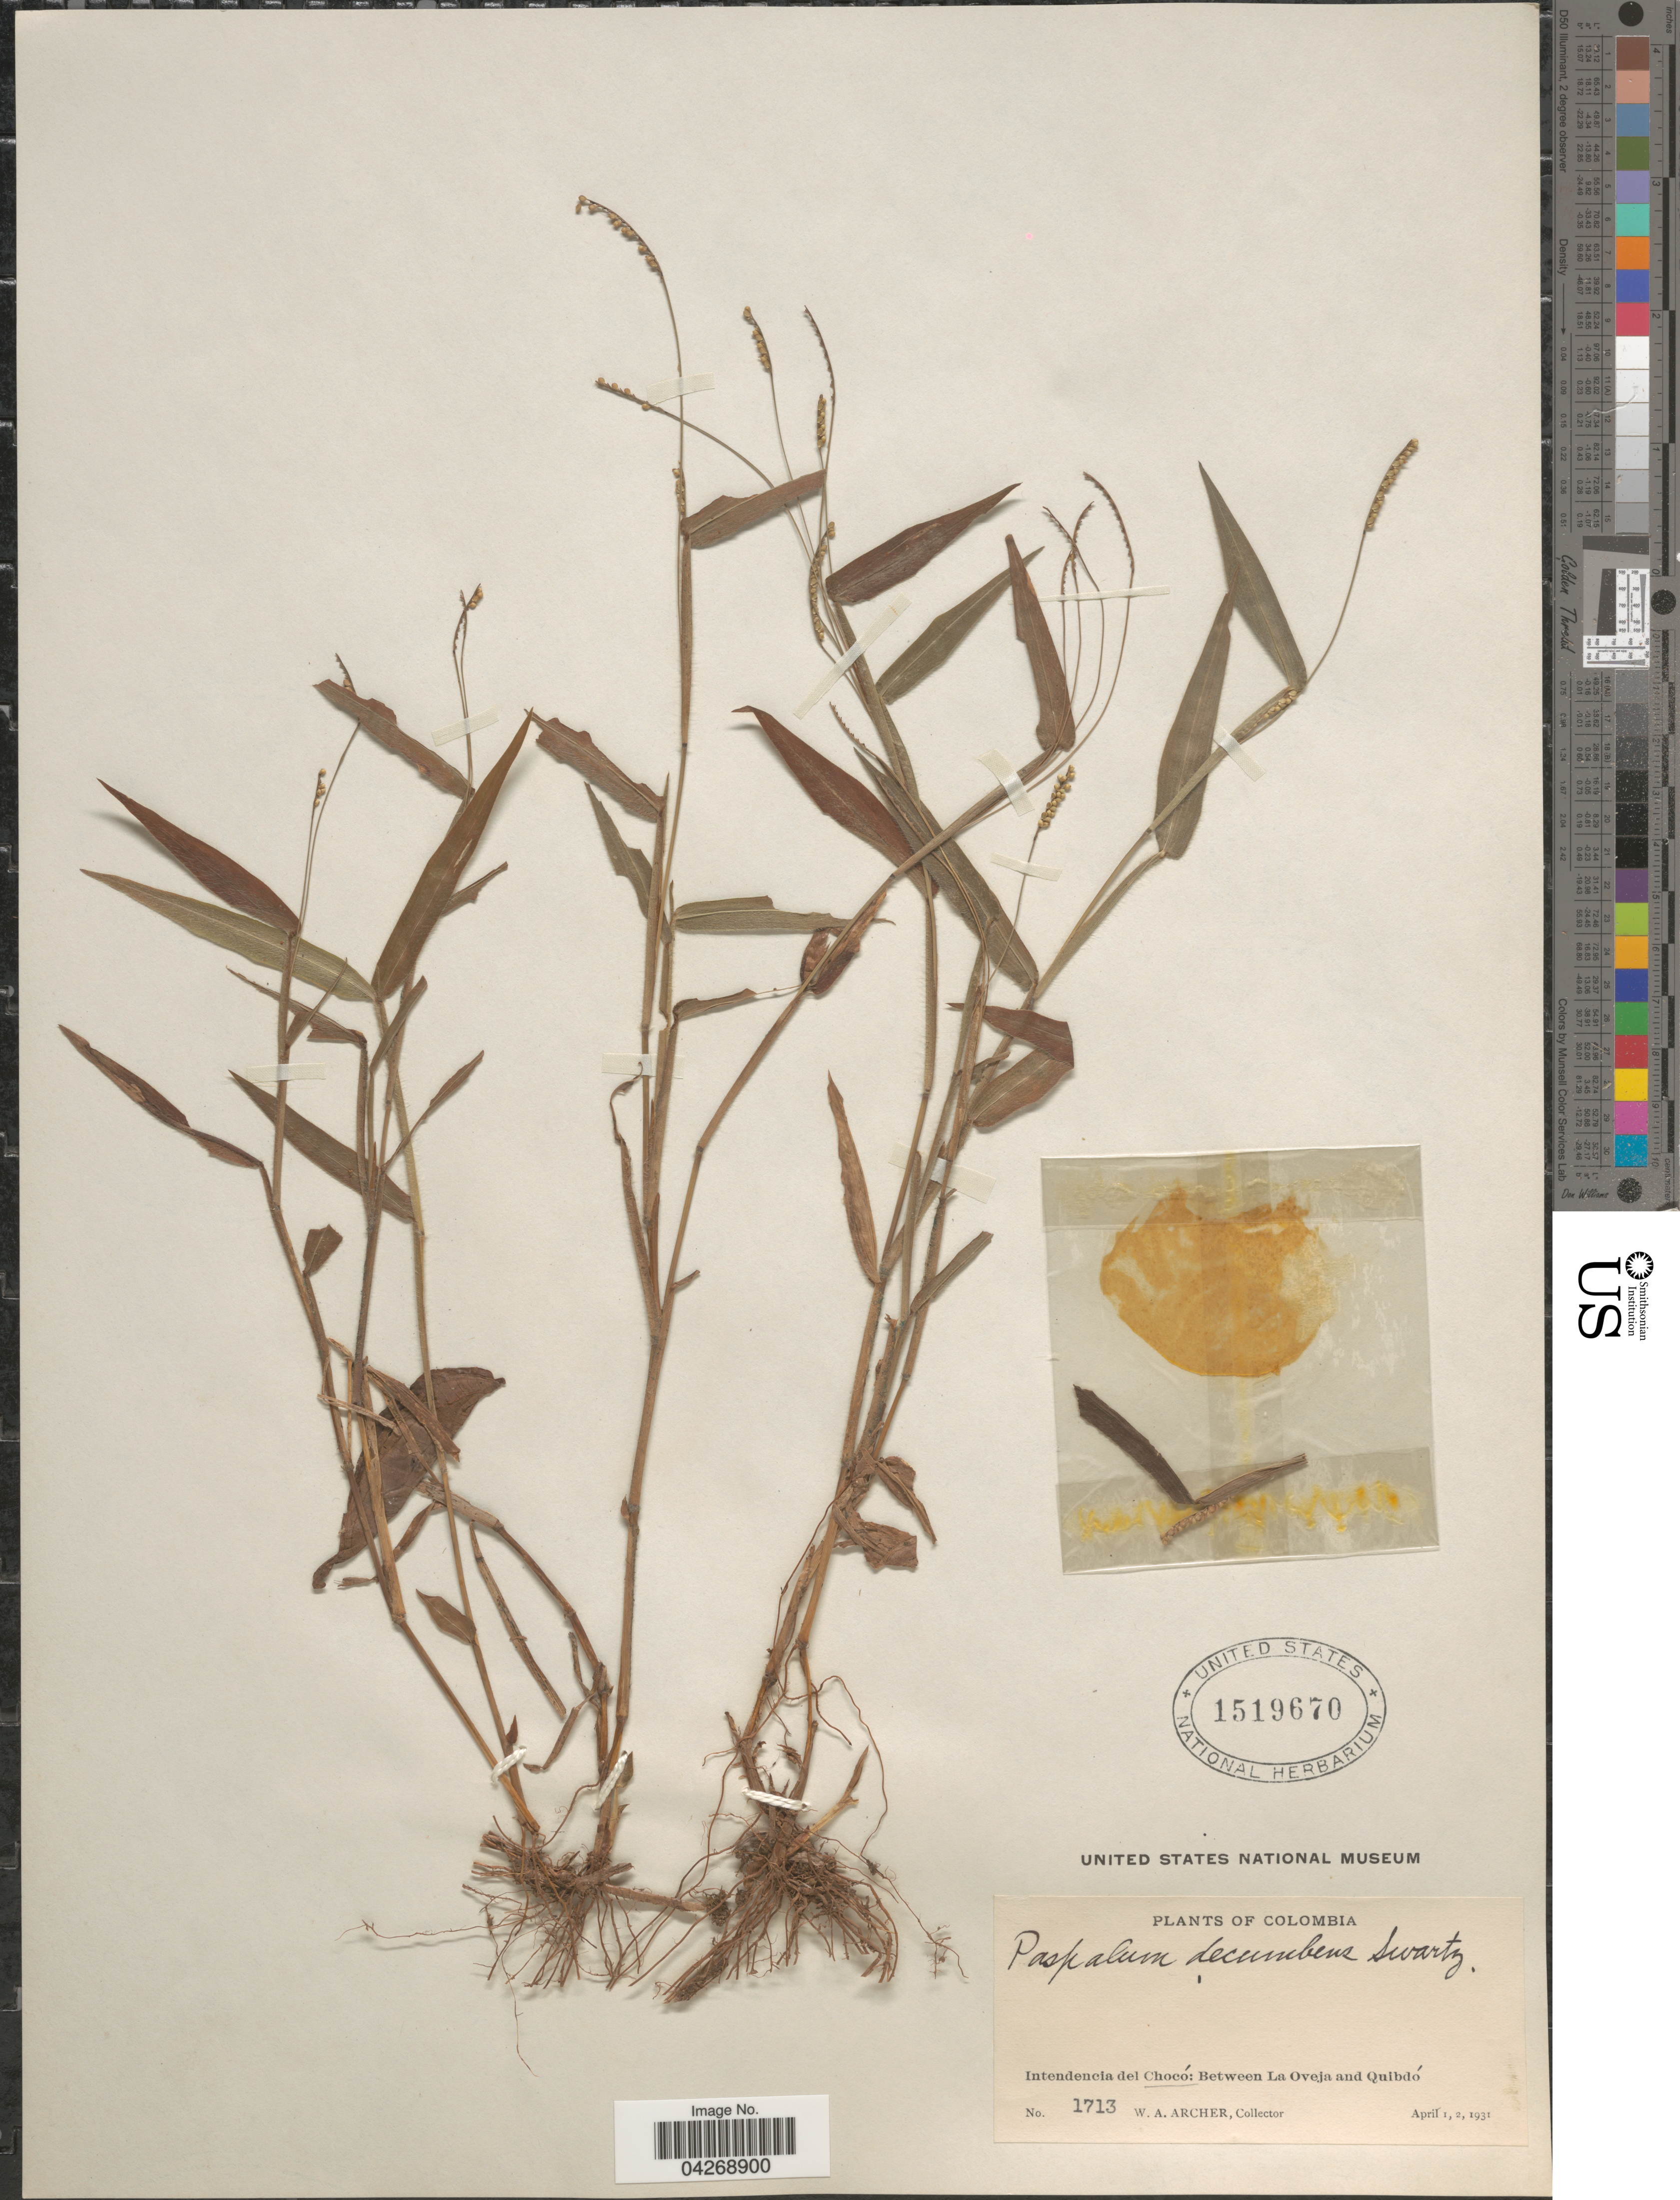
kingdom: Plantae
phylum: Tracheophyta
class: Liliopsida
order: Poales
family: Poaceae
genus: Paspalum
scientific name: Paspalum decumbens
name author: Sw.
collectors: W. Archer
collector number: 1713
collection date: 1931-04-01/1931-04-02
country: Colombia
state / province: Chocó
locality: Intendencia del Chocó: Between La Oveja and Quibdó.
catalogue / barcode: US 1519670